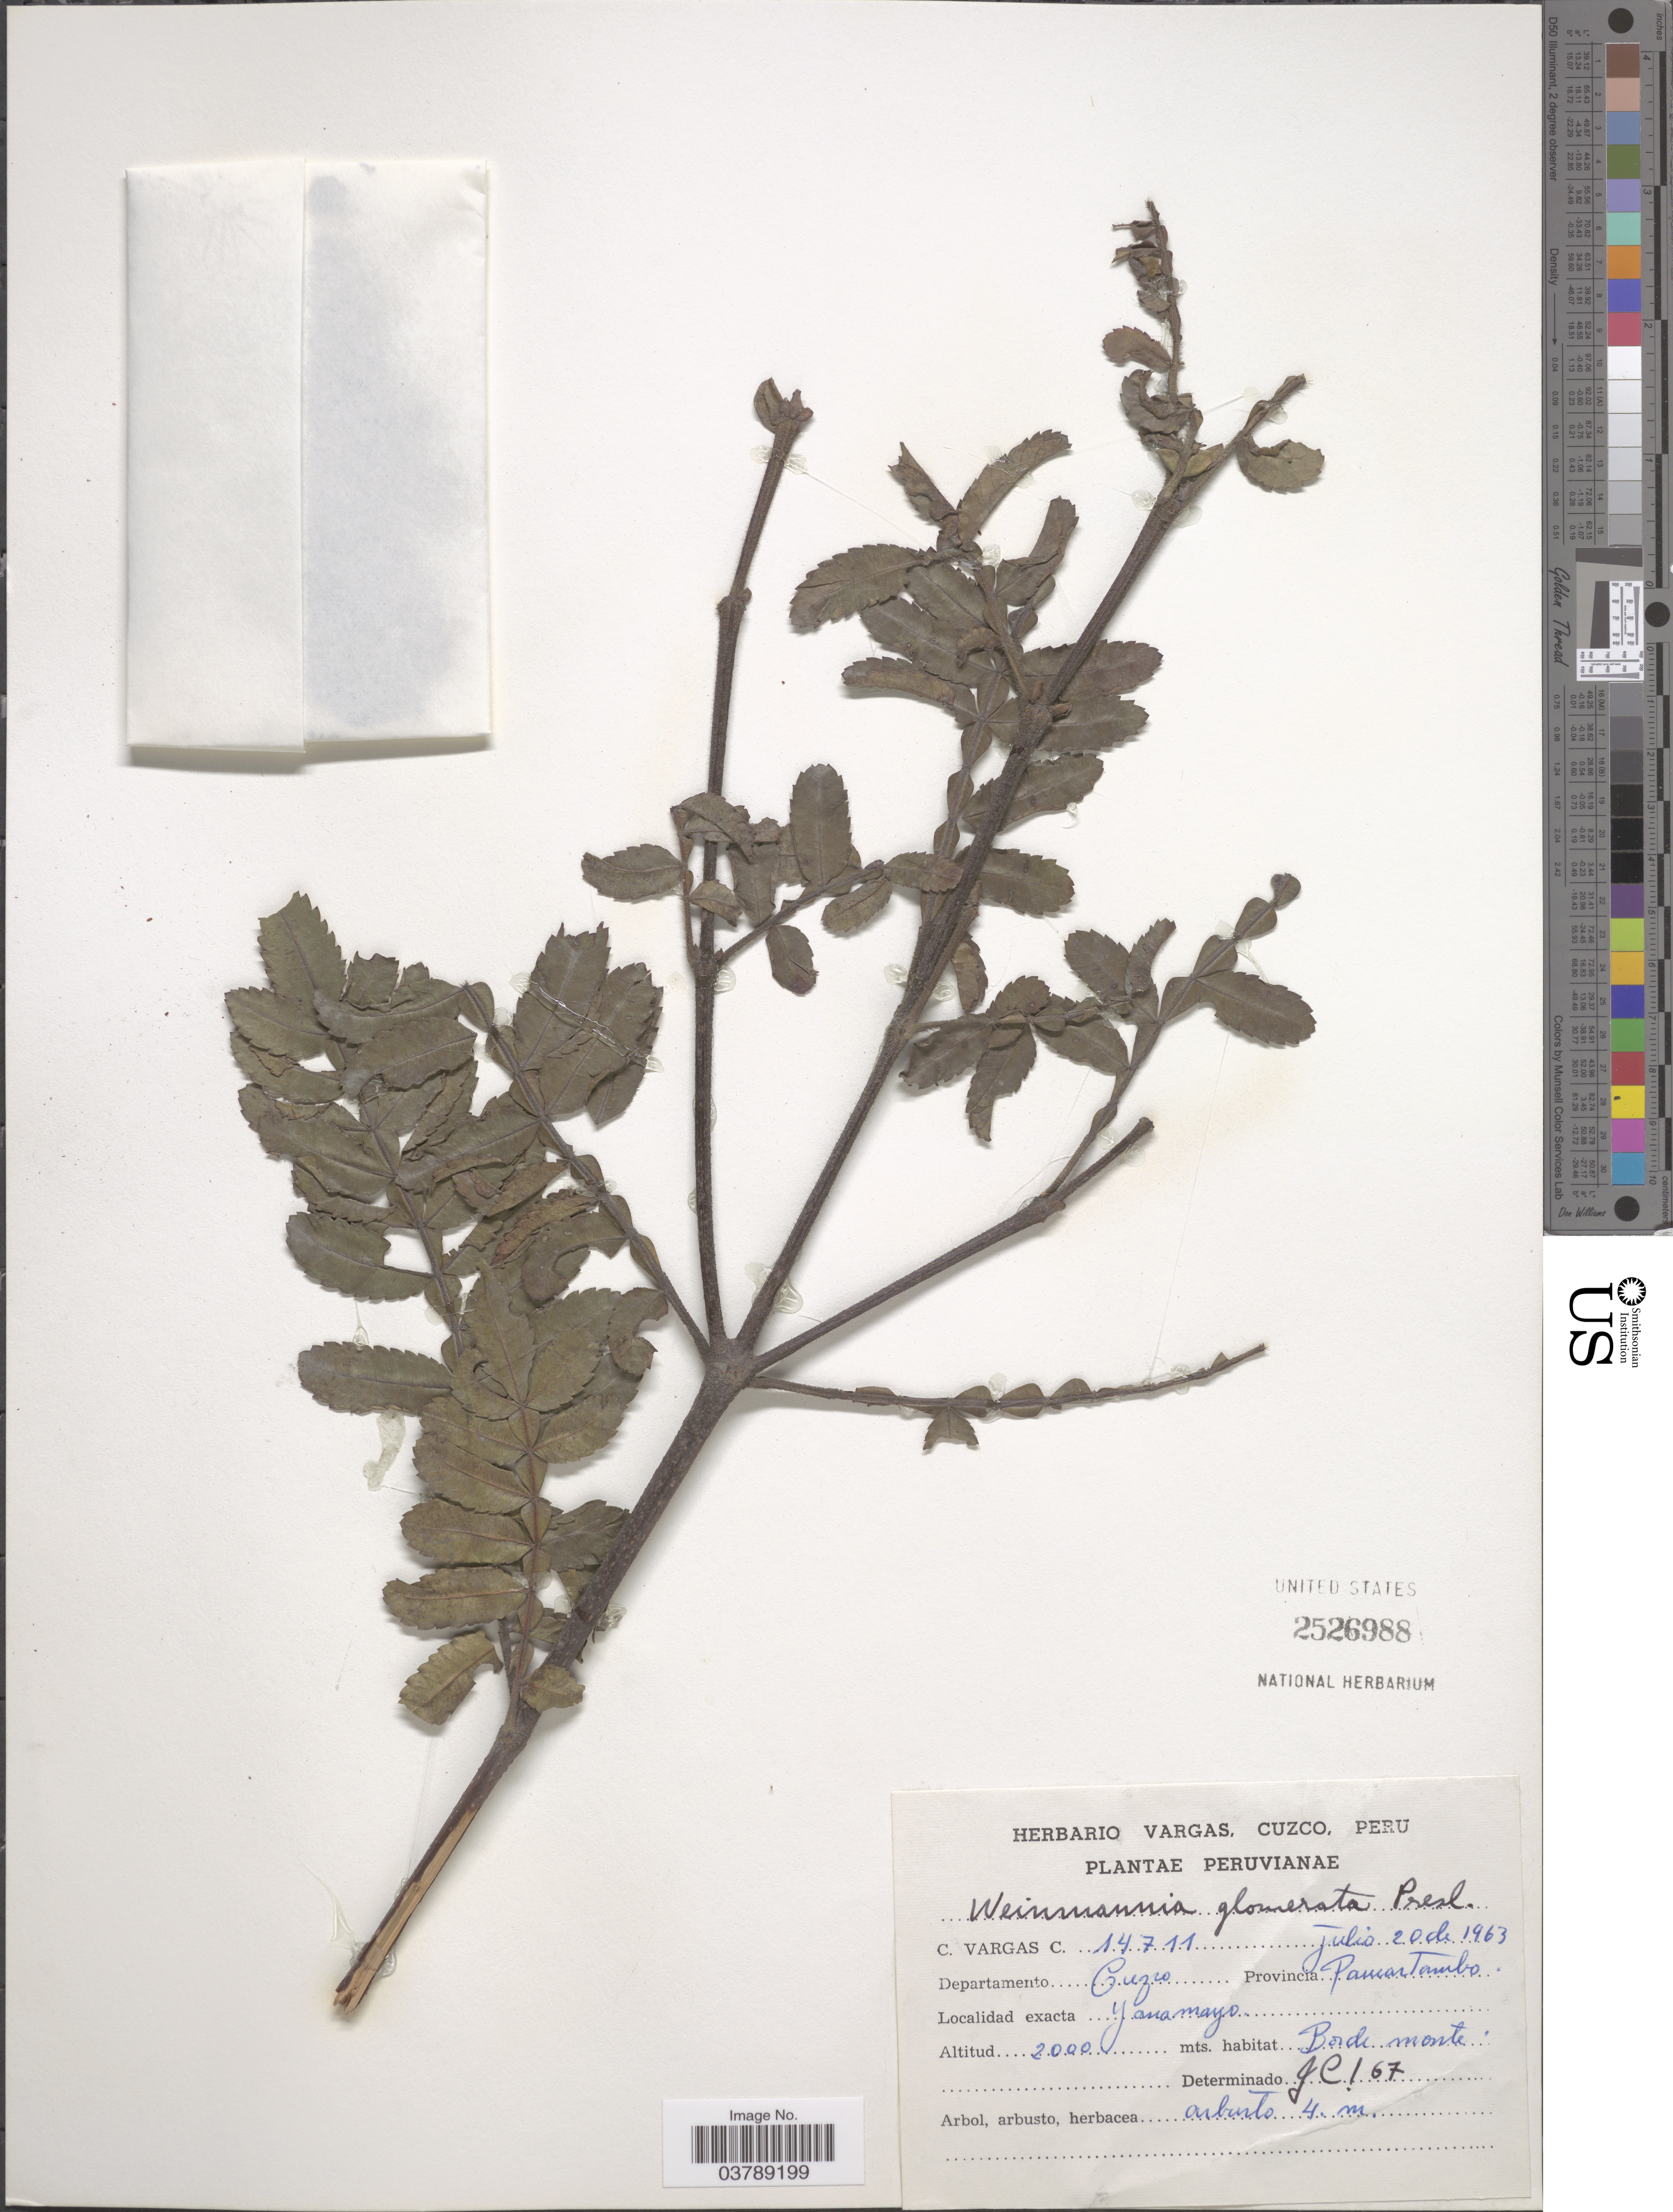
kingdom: Plantae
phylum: Tracheophyta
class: Magnoliopsida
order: Oxalidales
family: Cunoniaceae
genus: Weinmannia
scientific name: Weinmannia glomerata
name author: C. Presl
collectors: C. Vargas Calderón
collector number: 14711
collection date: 1963-07-20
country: Peru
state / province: Cusco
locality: Departamento Cuzco. Provincia Paucartambo. Yanamayo.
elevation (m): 2000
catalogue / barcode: US 2526988